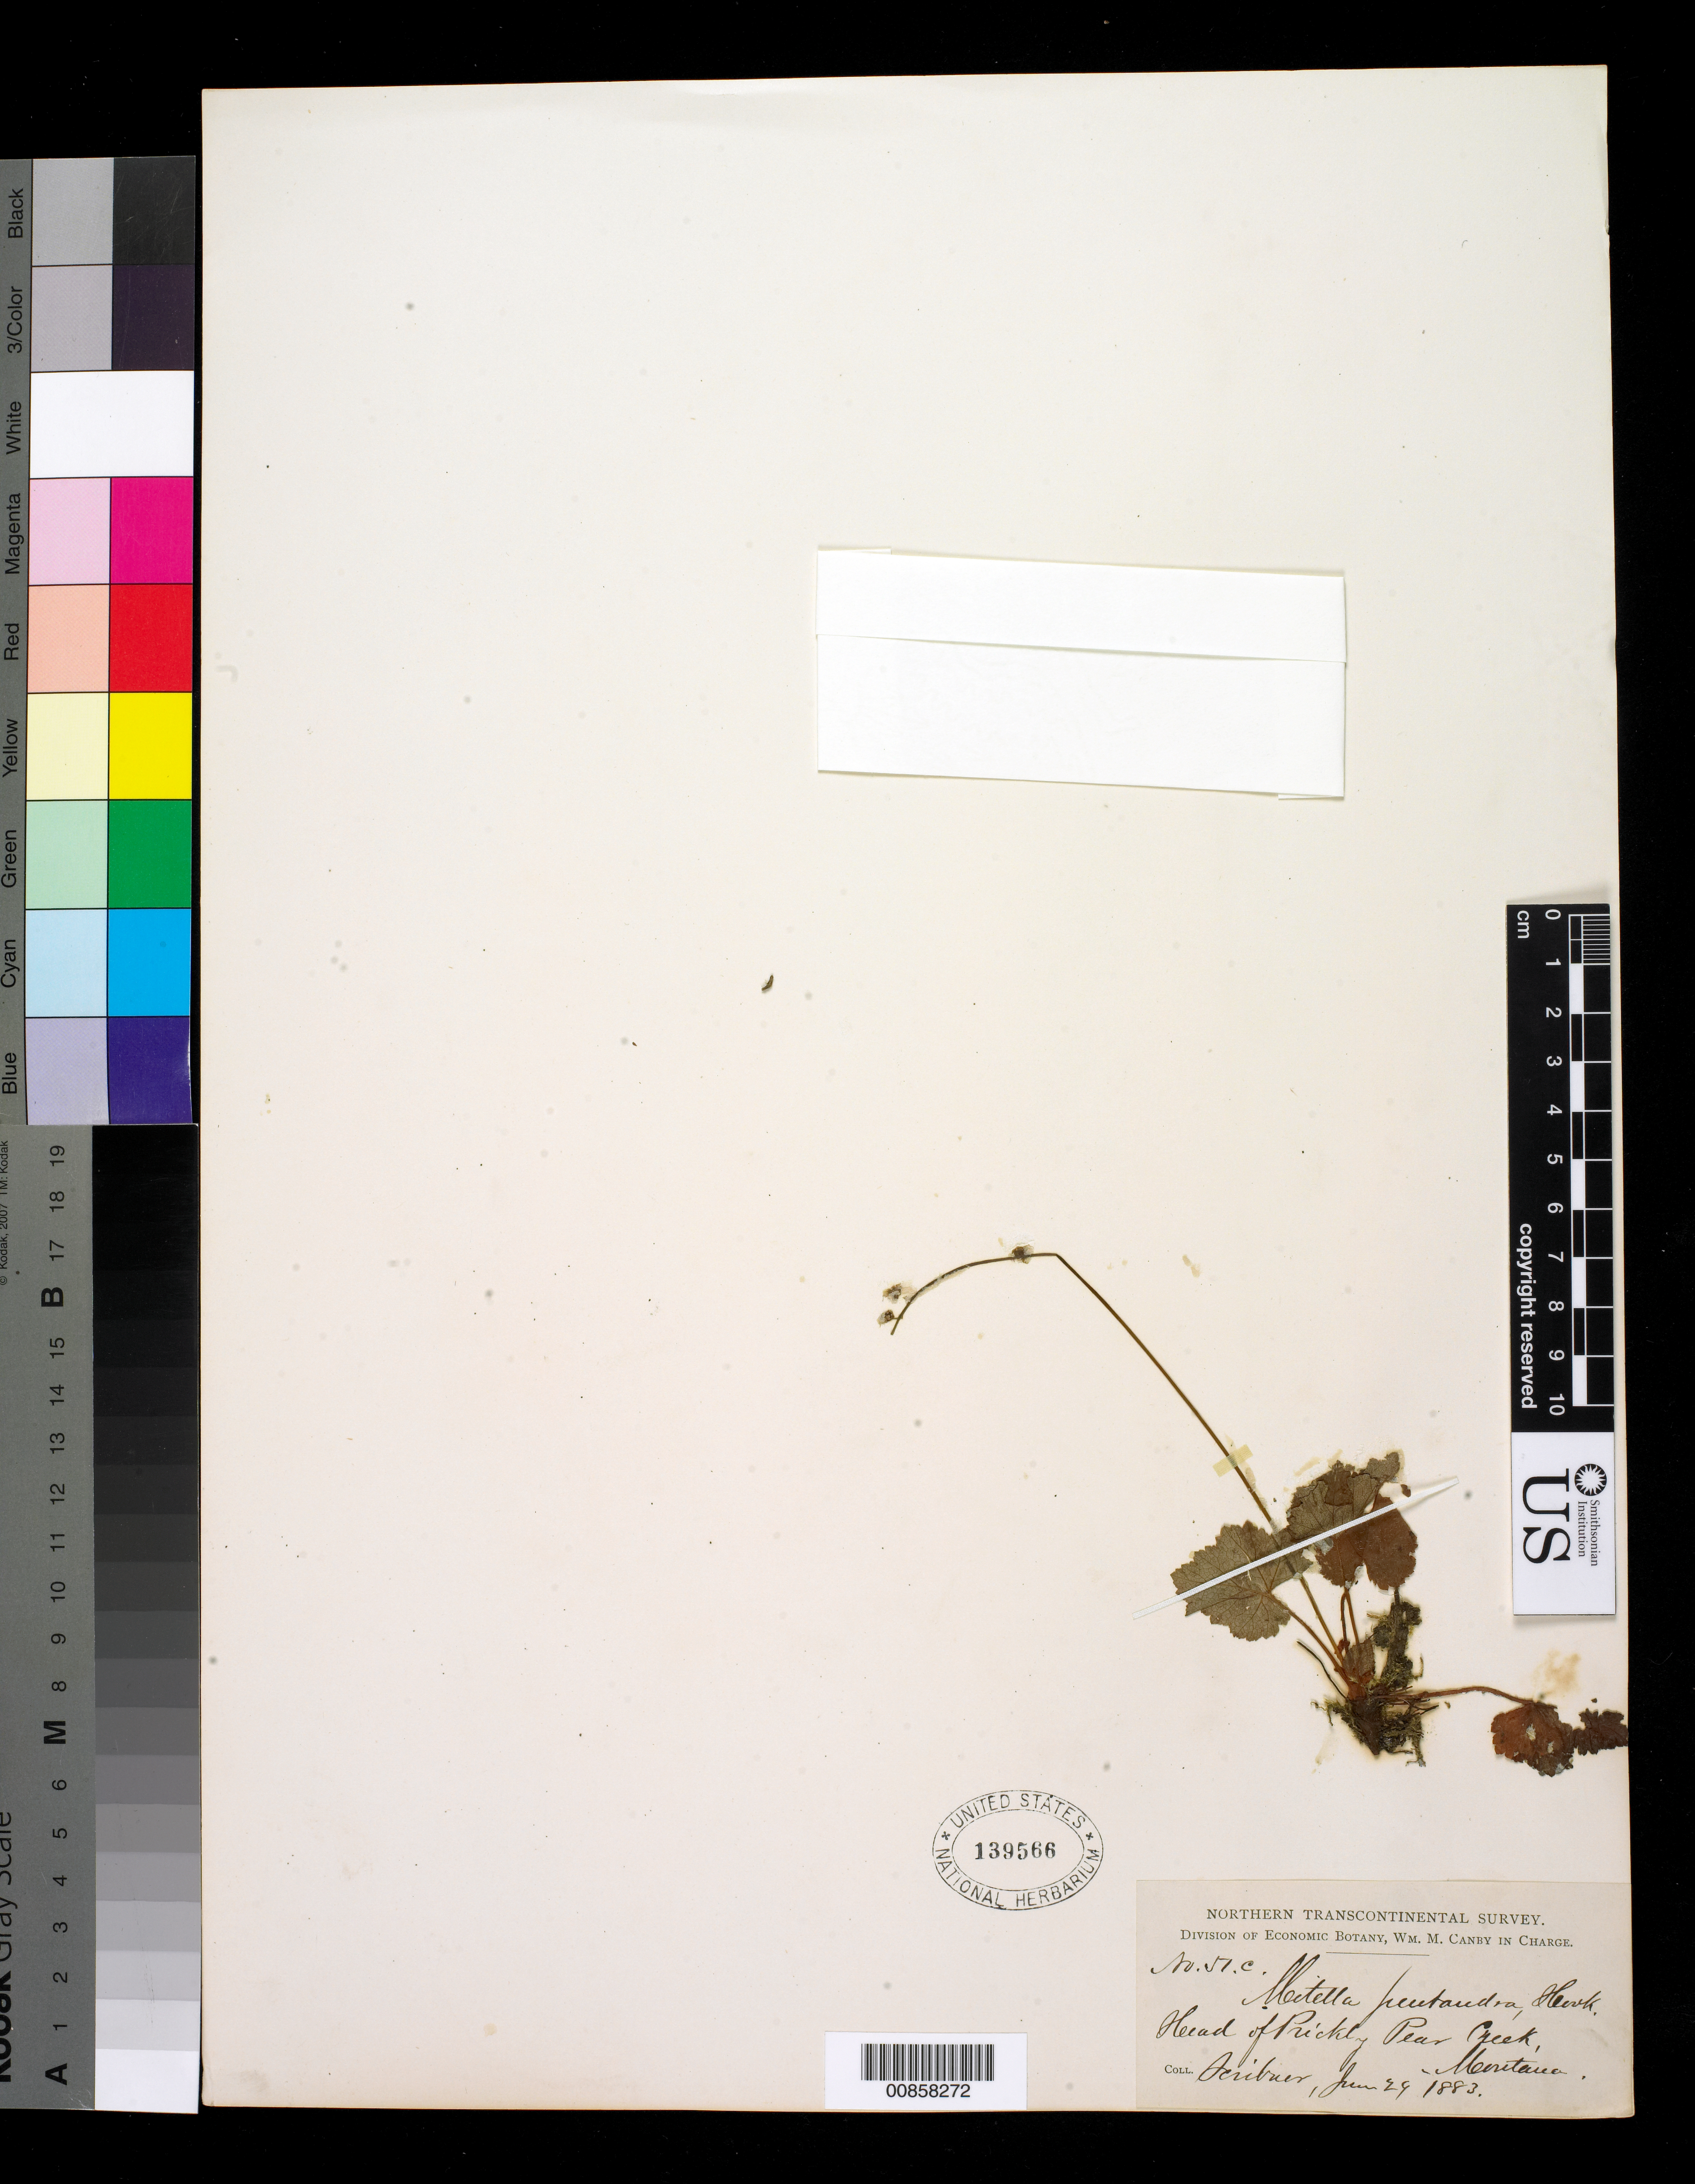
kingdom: Plantae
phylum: Tracheophyta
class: Magnoliopsida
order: Saxifragales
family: Saxifragaceae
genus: Mitella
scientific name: Mitella pentandra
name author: Hook.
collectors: D. Scribner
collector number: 51C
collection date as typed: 29 Jun 1883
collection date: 1883-06-29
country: United States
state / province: Montana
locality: Head of Prickly Pear Creek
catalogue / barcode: US 139566